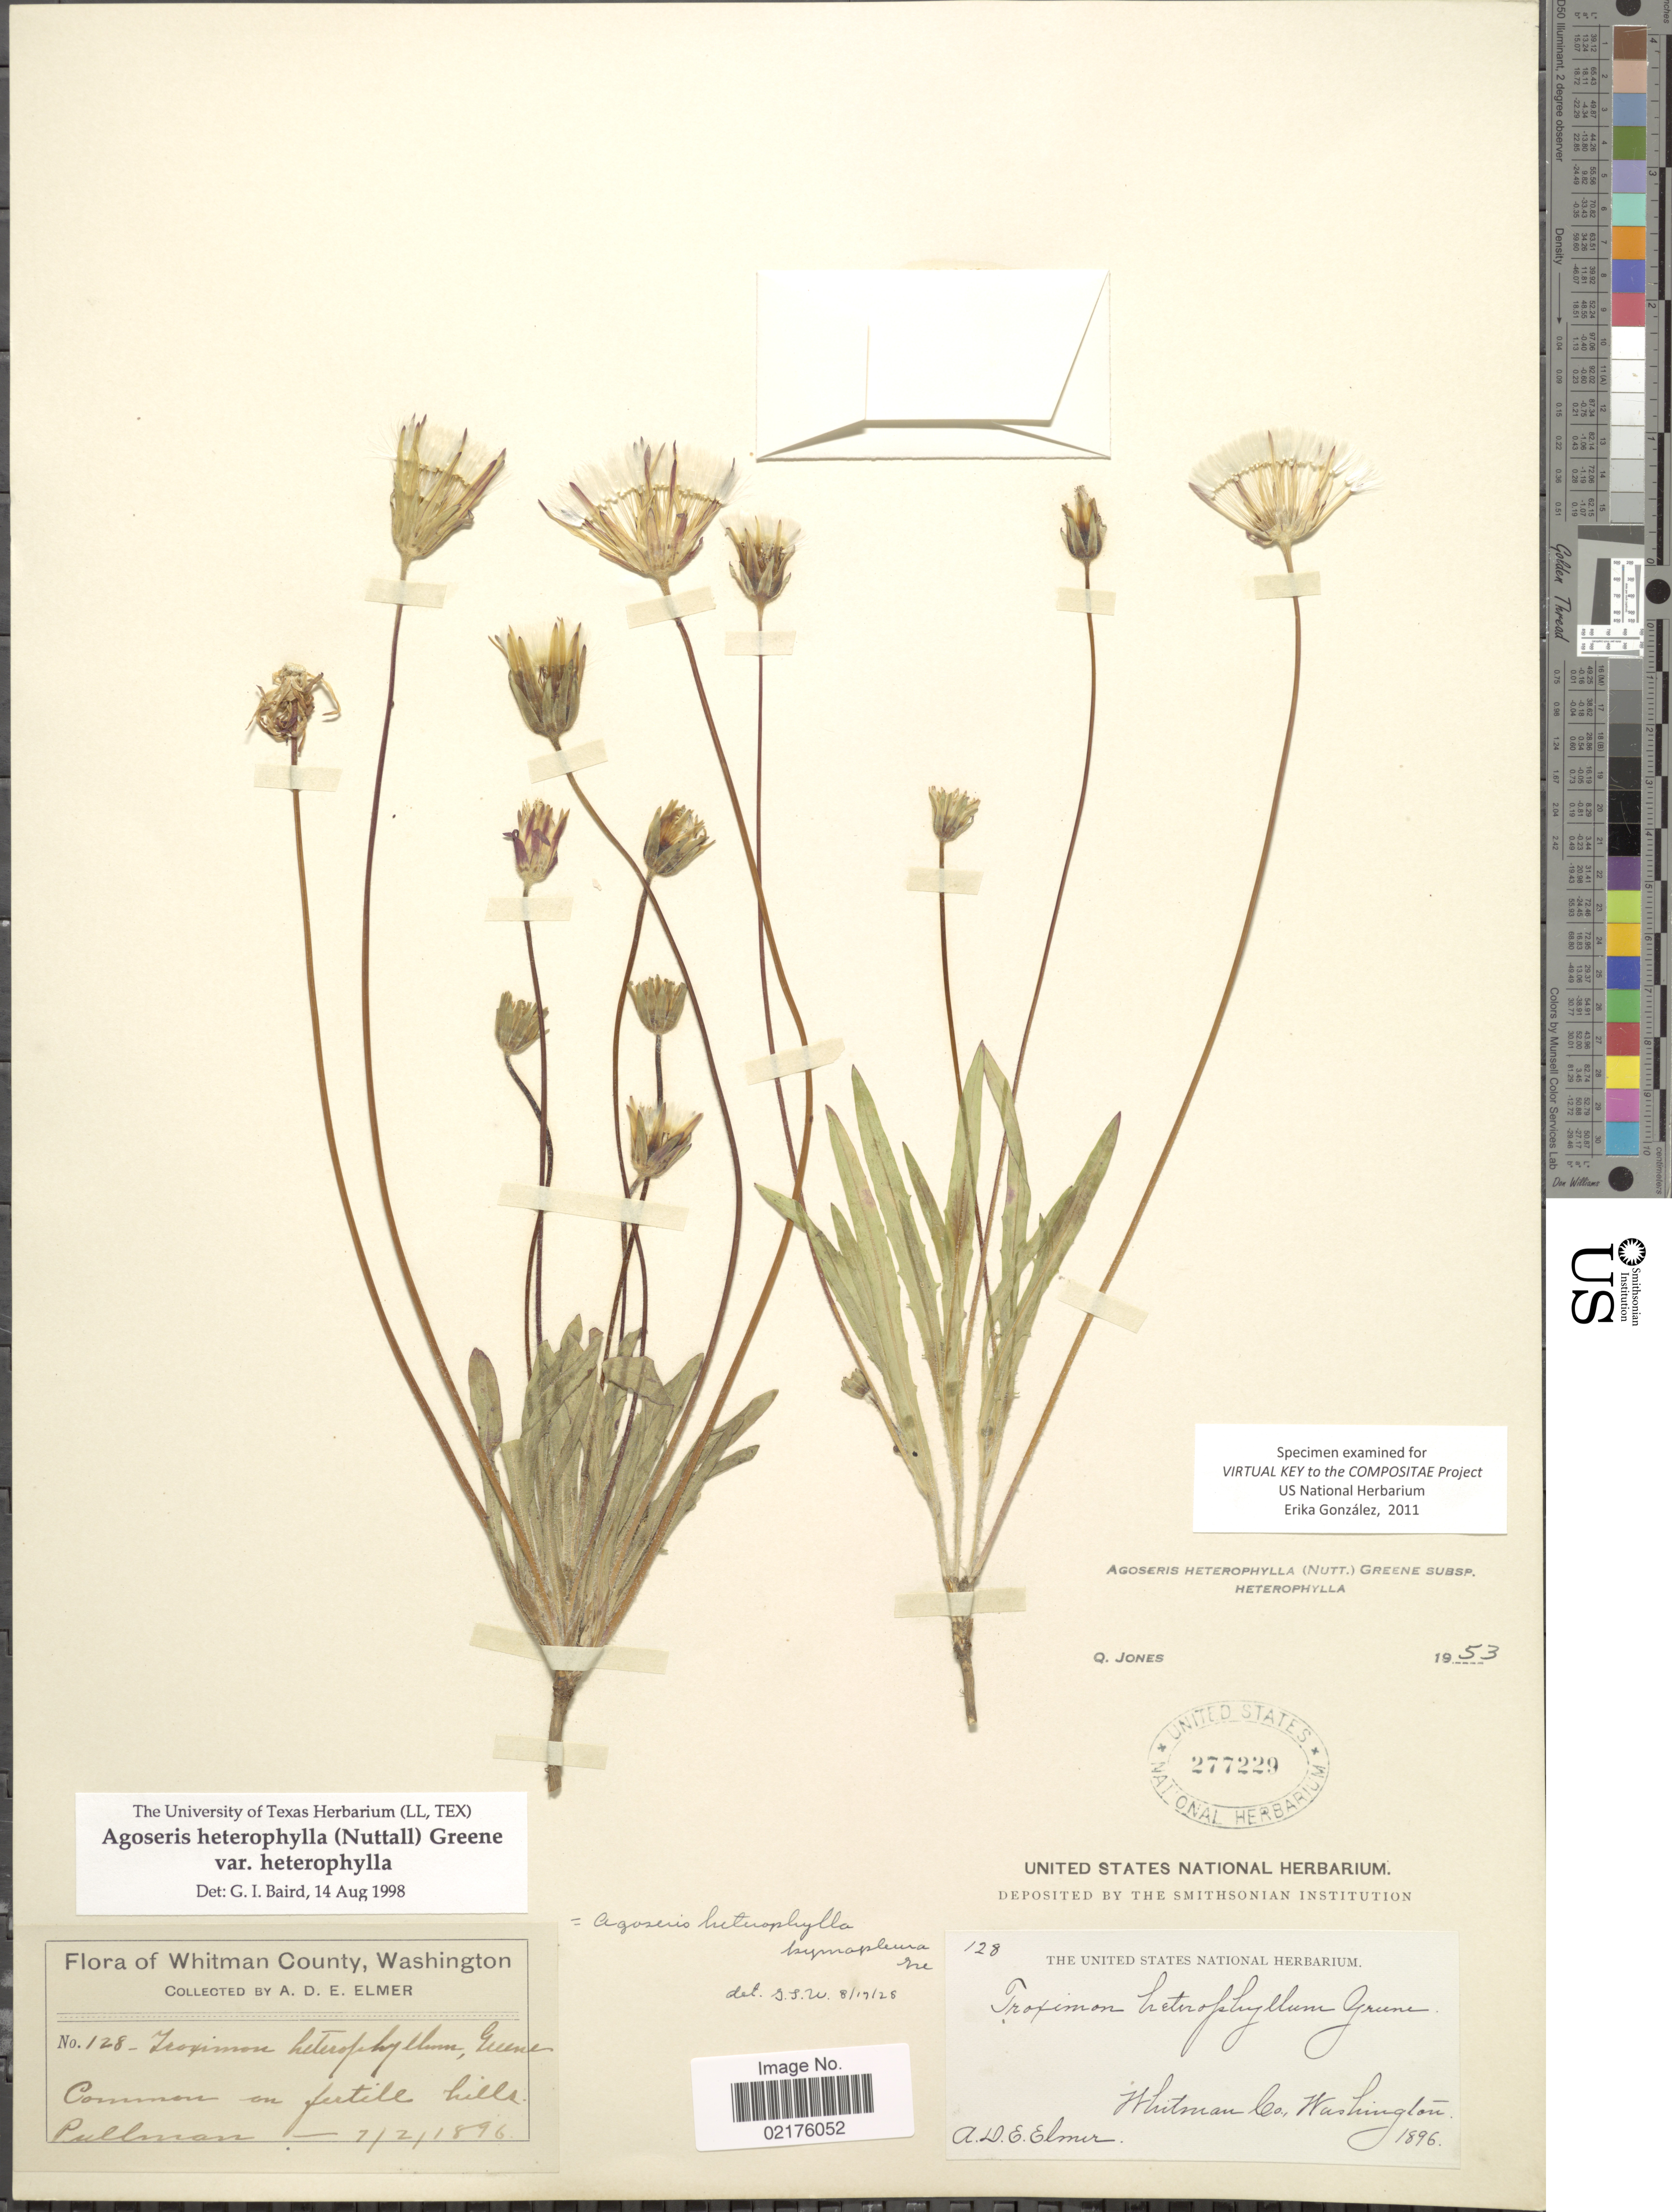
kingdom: Plantae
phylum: Tracheophyta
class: Magnoliopsida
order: Asterales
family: Asteraceae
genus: Agoseris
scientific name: Agoseris heterophylla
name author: (Nutt.) Greene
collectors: A. D. E. Elmer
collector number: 128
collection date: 1896-02-07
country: United States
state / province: Washington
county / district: Whitman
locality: Whitman County, Washington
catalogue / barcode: US 277229